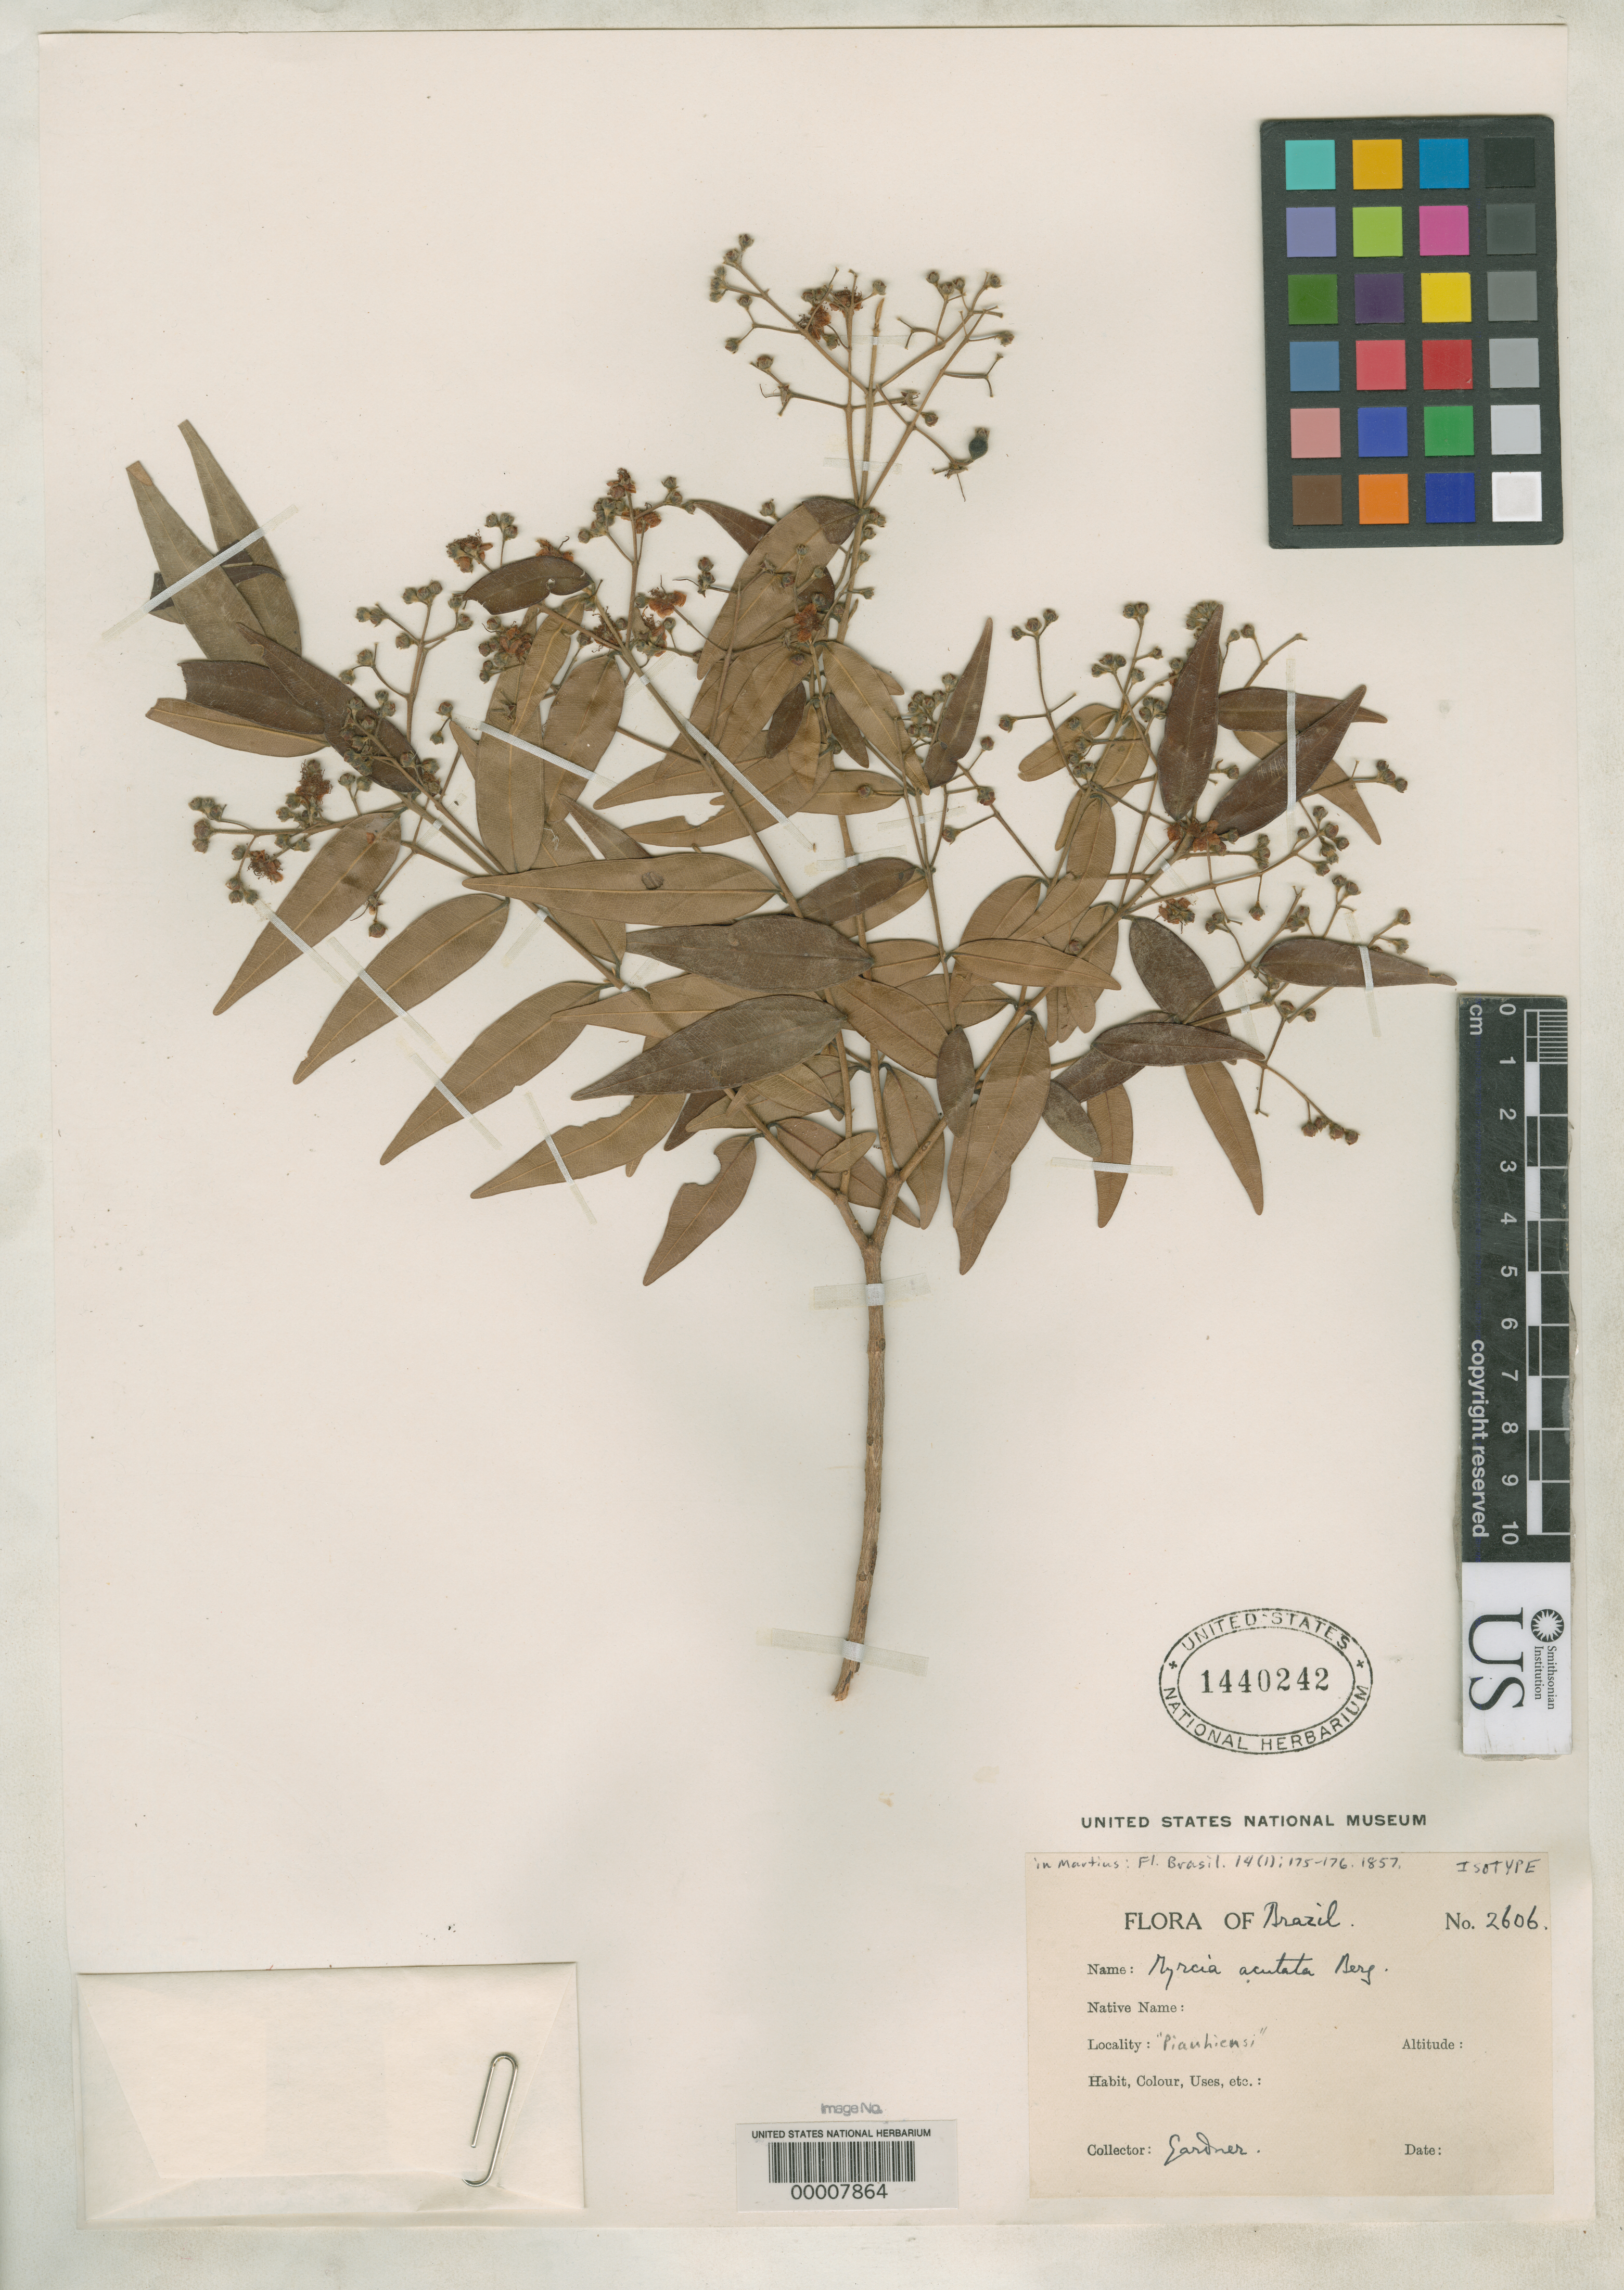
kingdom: Plantae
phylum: Tracheophyta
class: Magnoliopsida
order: Myrtales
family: Myrtaceae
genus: Myrcia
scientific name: Myrcia acutata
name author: O. Berg in Mart.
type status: Isotype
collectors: G. Gardner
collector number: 2606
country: Brazil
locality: "piauhiensi".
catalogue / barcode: US 1440242